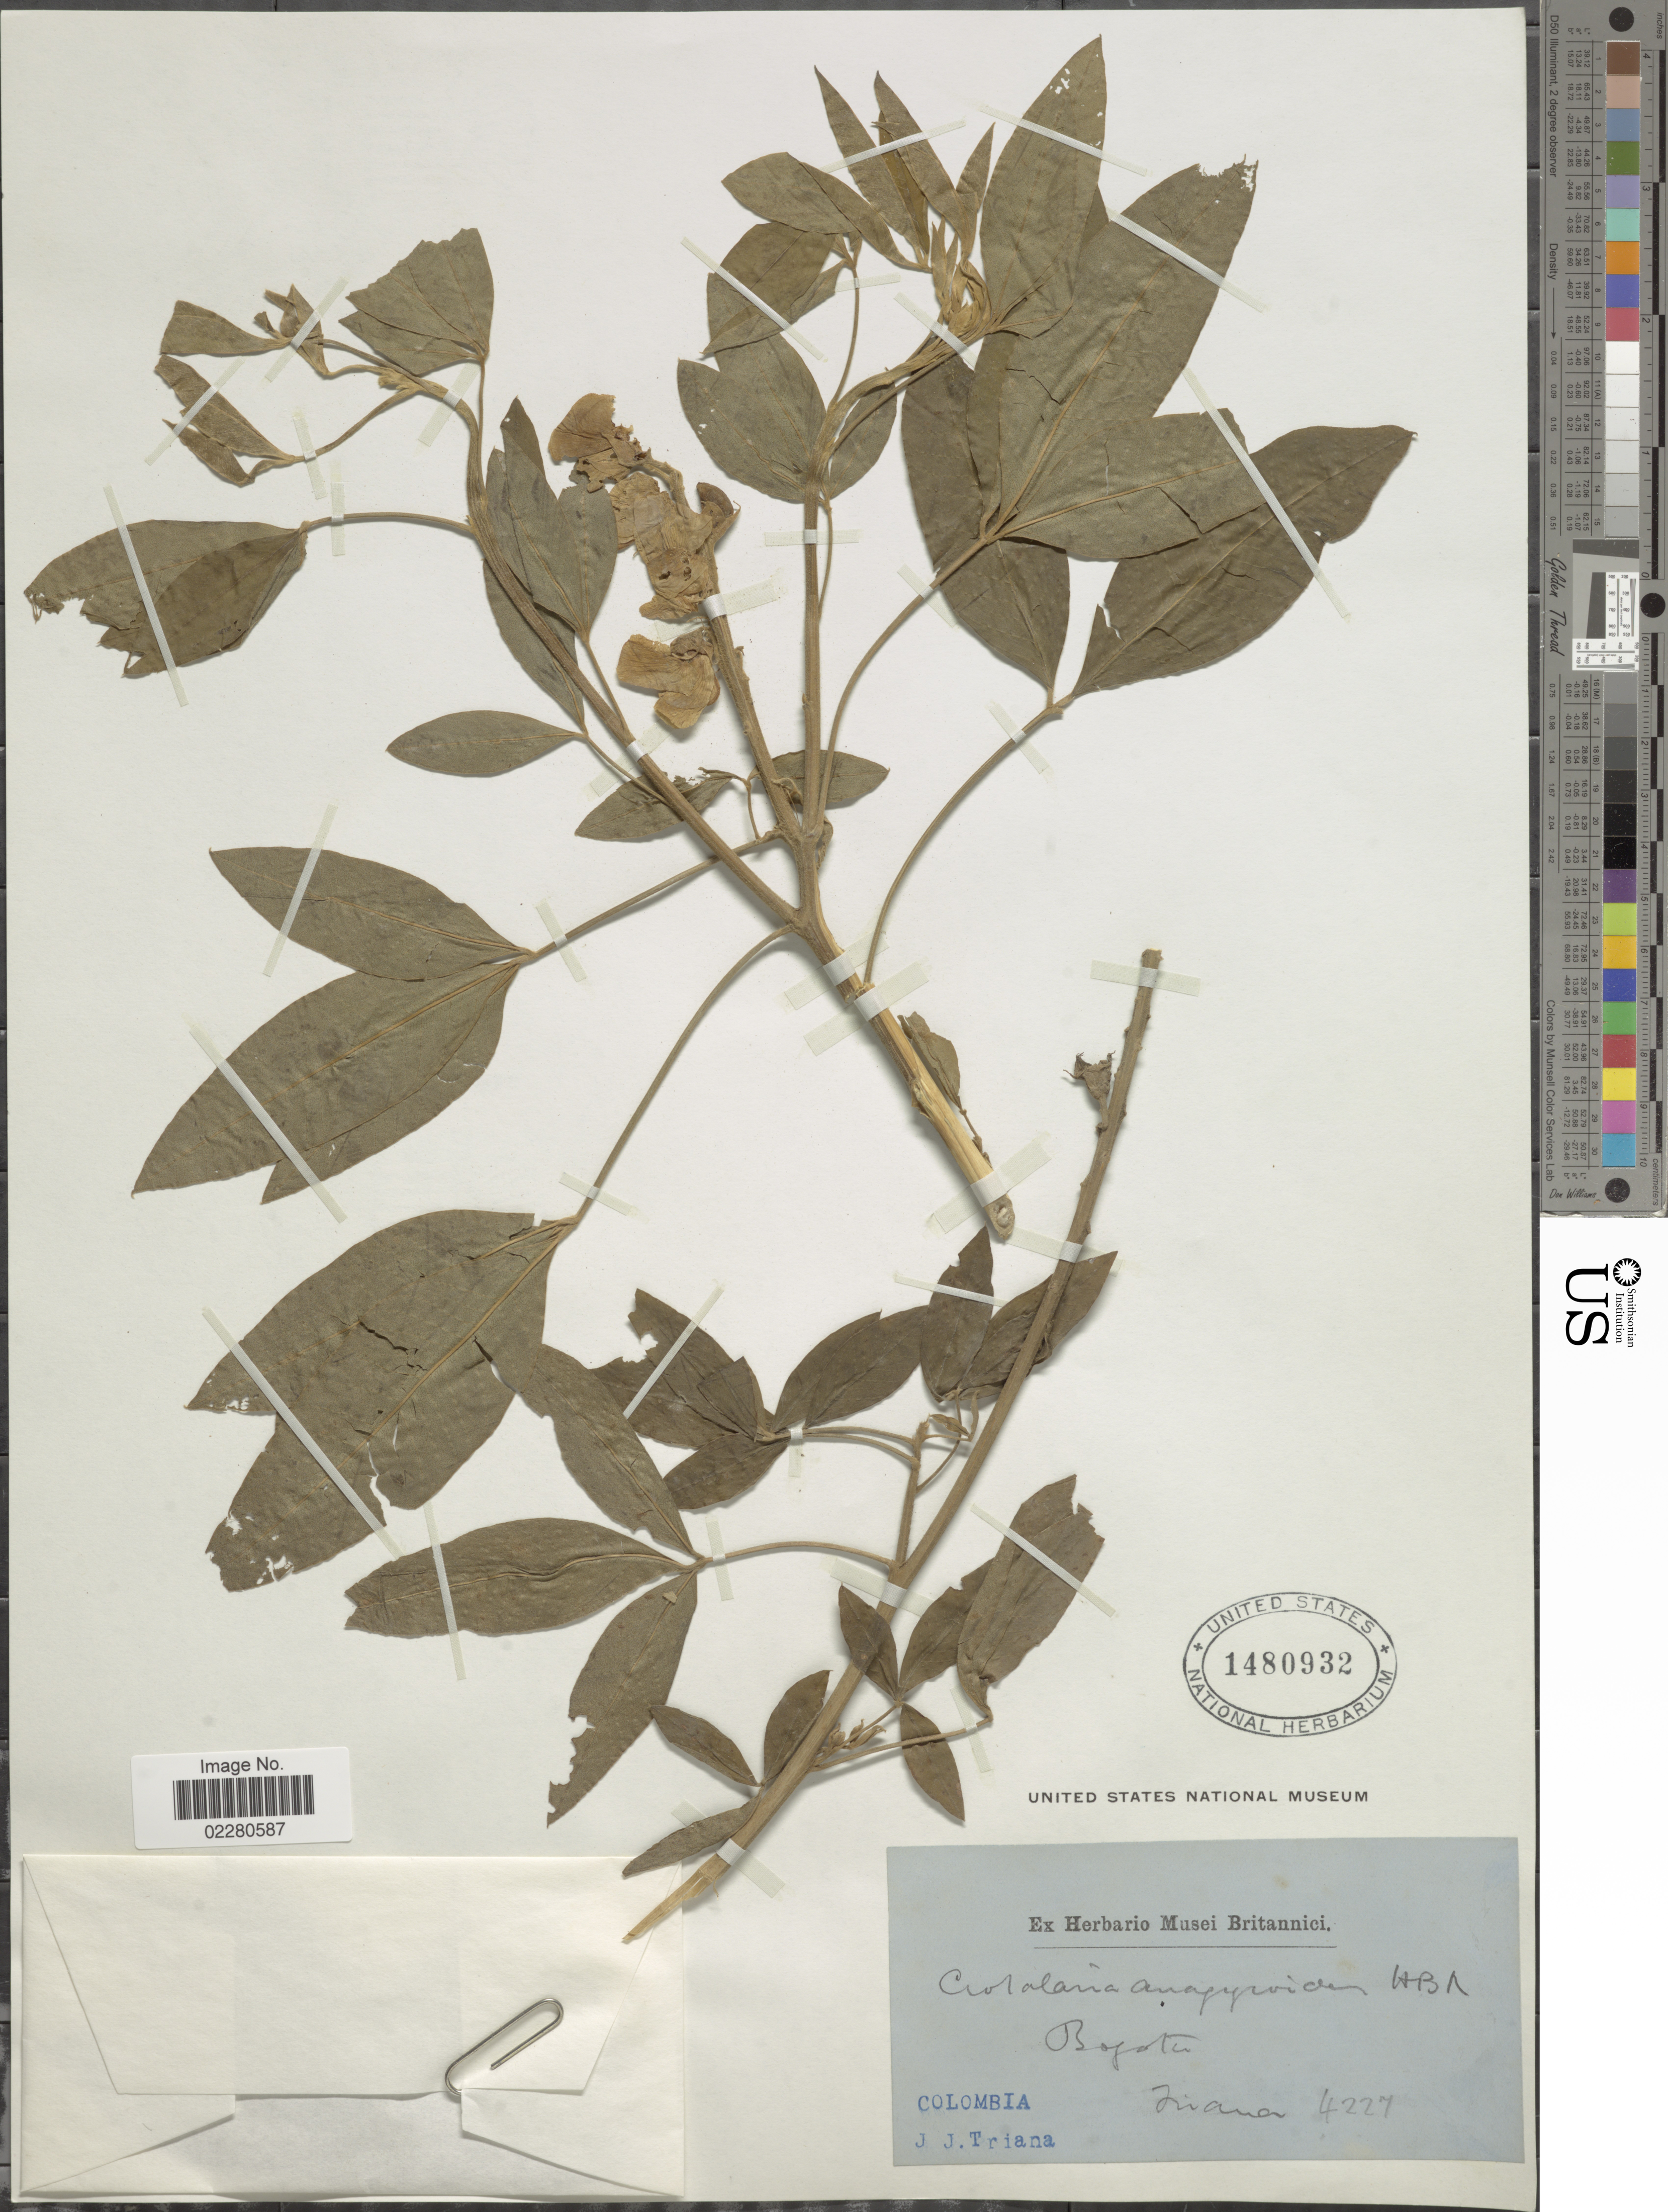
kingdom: Plantae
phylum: Tracheophyta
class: Magnoliopsida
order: Fabales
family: Fabaceae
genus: Crotalaria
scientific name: Crotalaria anagyroides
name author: Kunth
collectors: J. J. Triana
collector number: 4227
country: Colombia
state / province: Bogota D.C.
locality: Bogota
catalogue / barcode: US 1480938